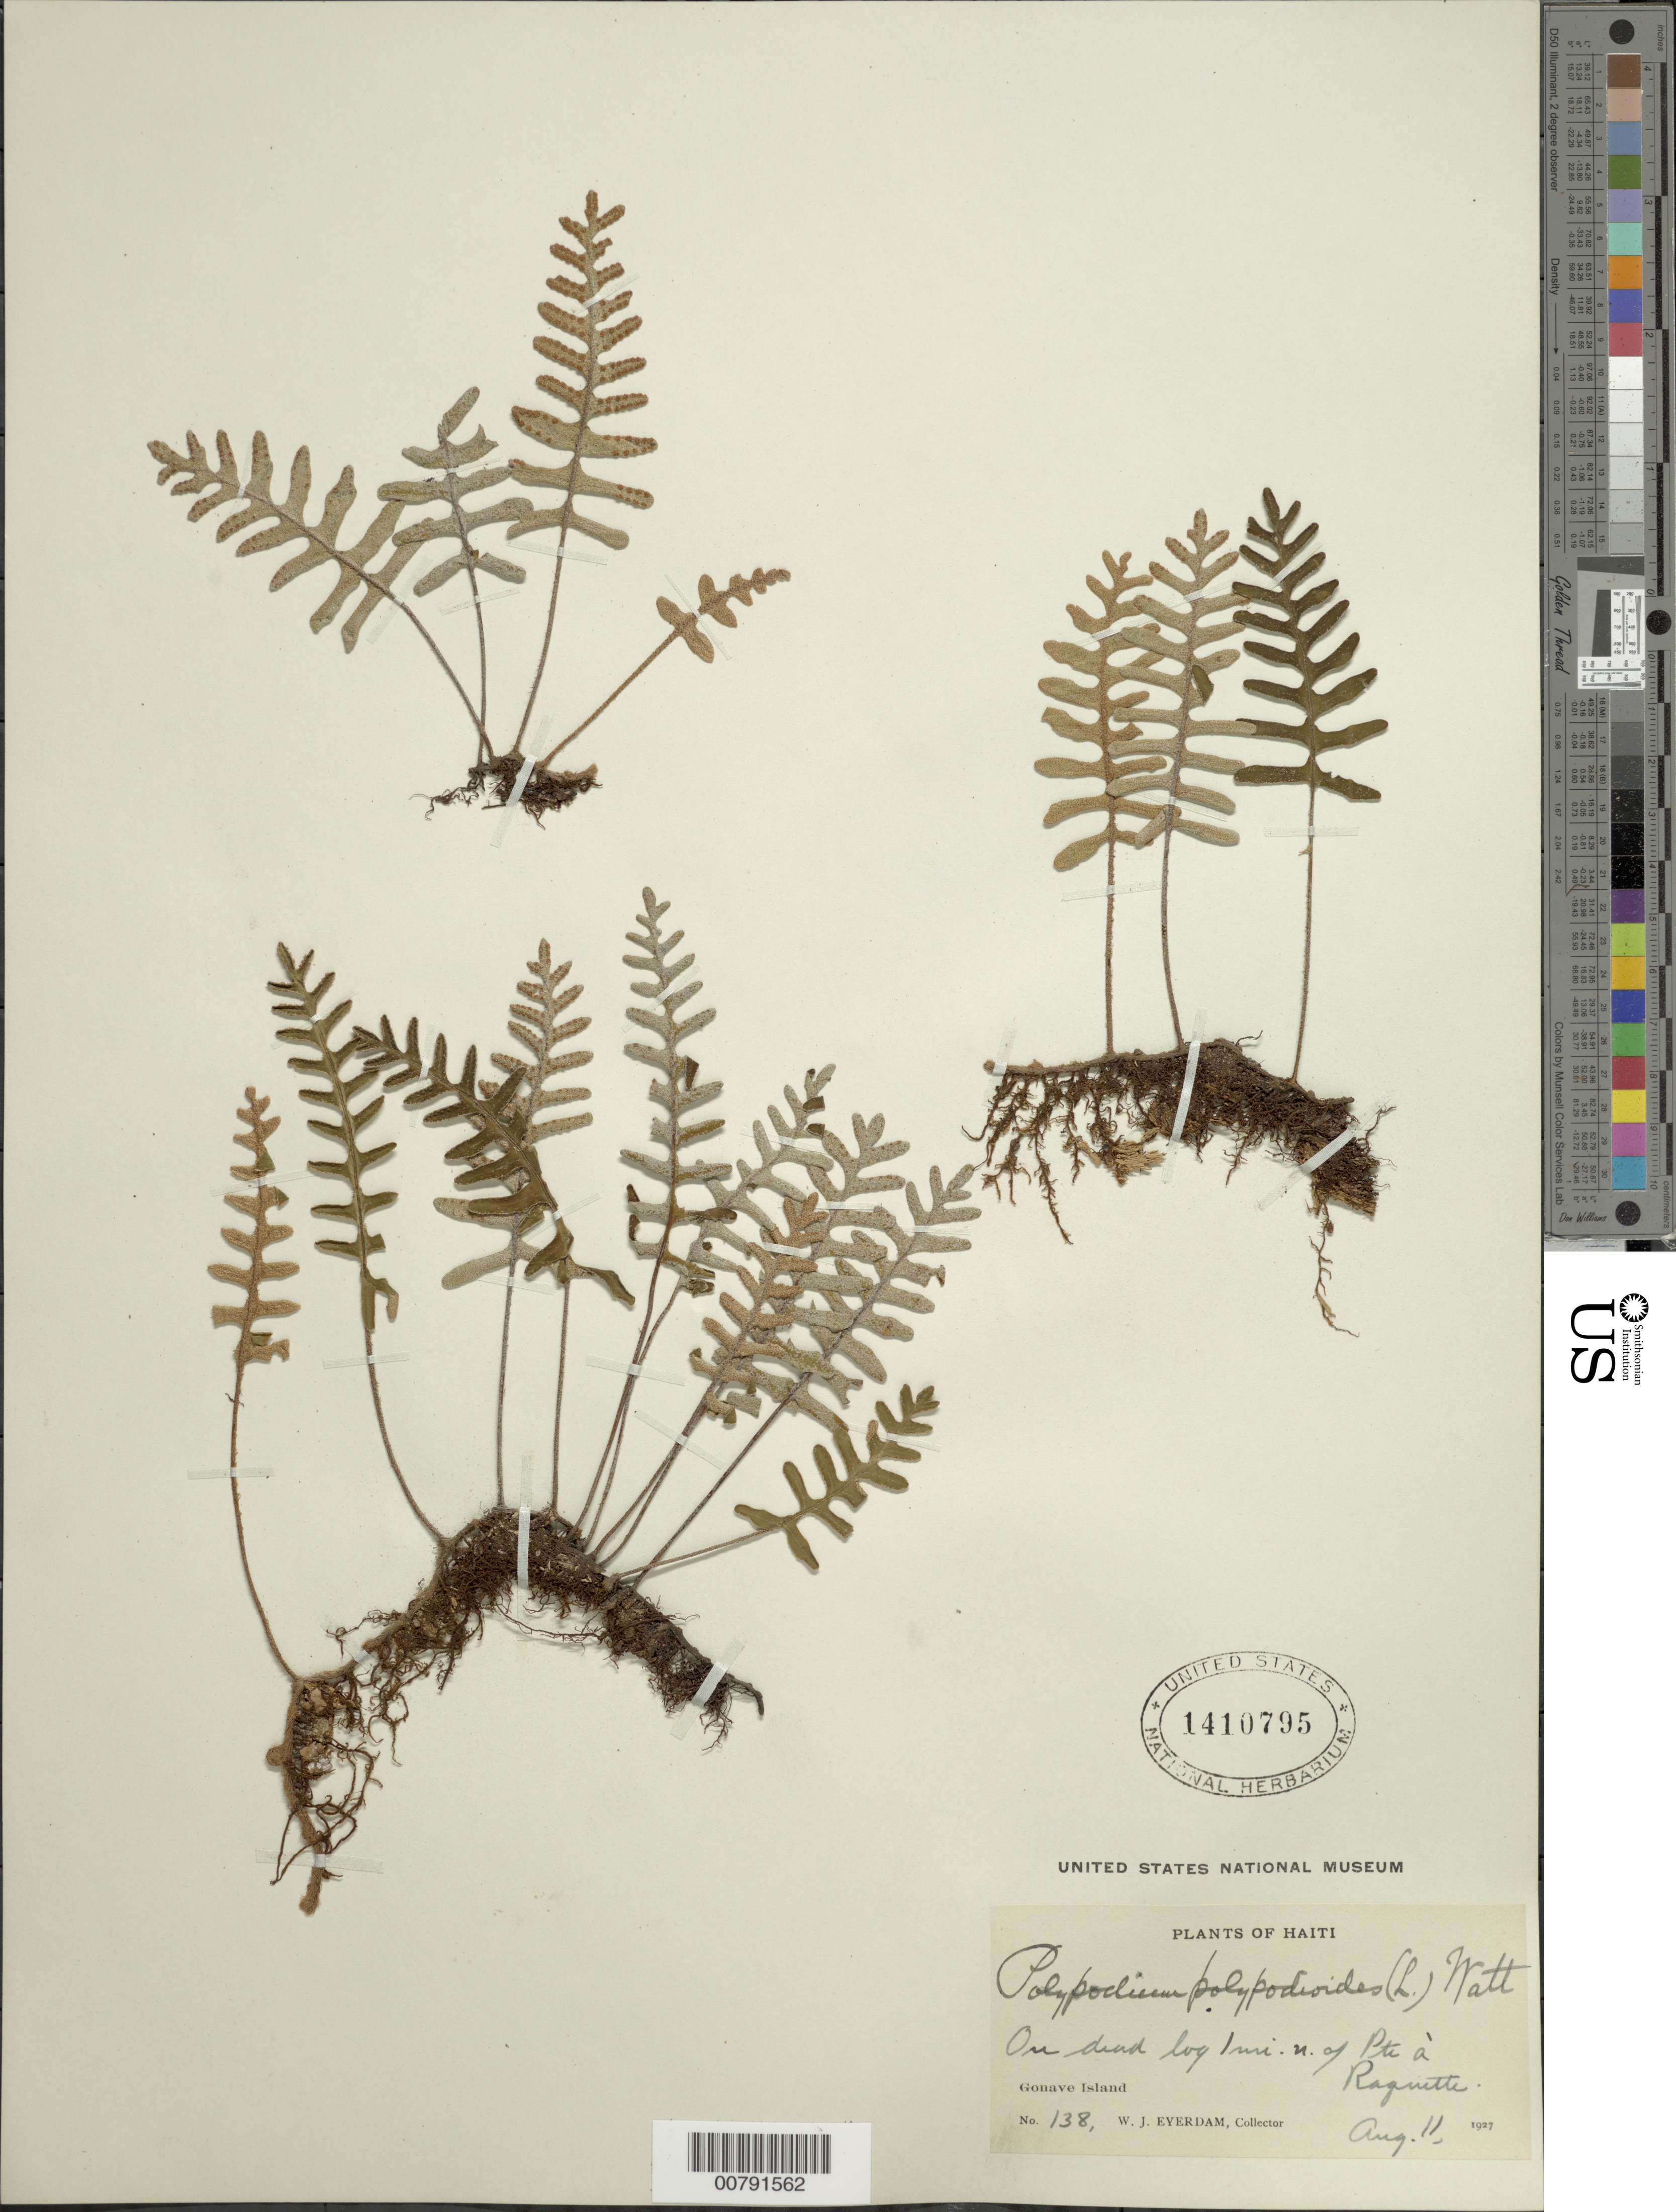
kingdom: Plantae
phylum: Tracheophyta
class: Polypodiopsida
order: Polypodiales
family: Polypodiaceae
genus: Pleopeltis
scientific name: Pleopeltis polypodioides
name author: (L.) E.G. Andrews & Windham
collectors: W. J. Eyerdam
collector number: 138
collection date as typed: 11 Aug 1927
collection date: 1927-08-11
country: Haiti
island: Hispaniola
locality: Gonave Island, 1 mile N of Pt. a Raquette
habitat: On dead log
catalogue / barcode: US 1410795